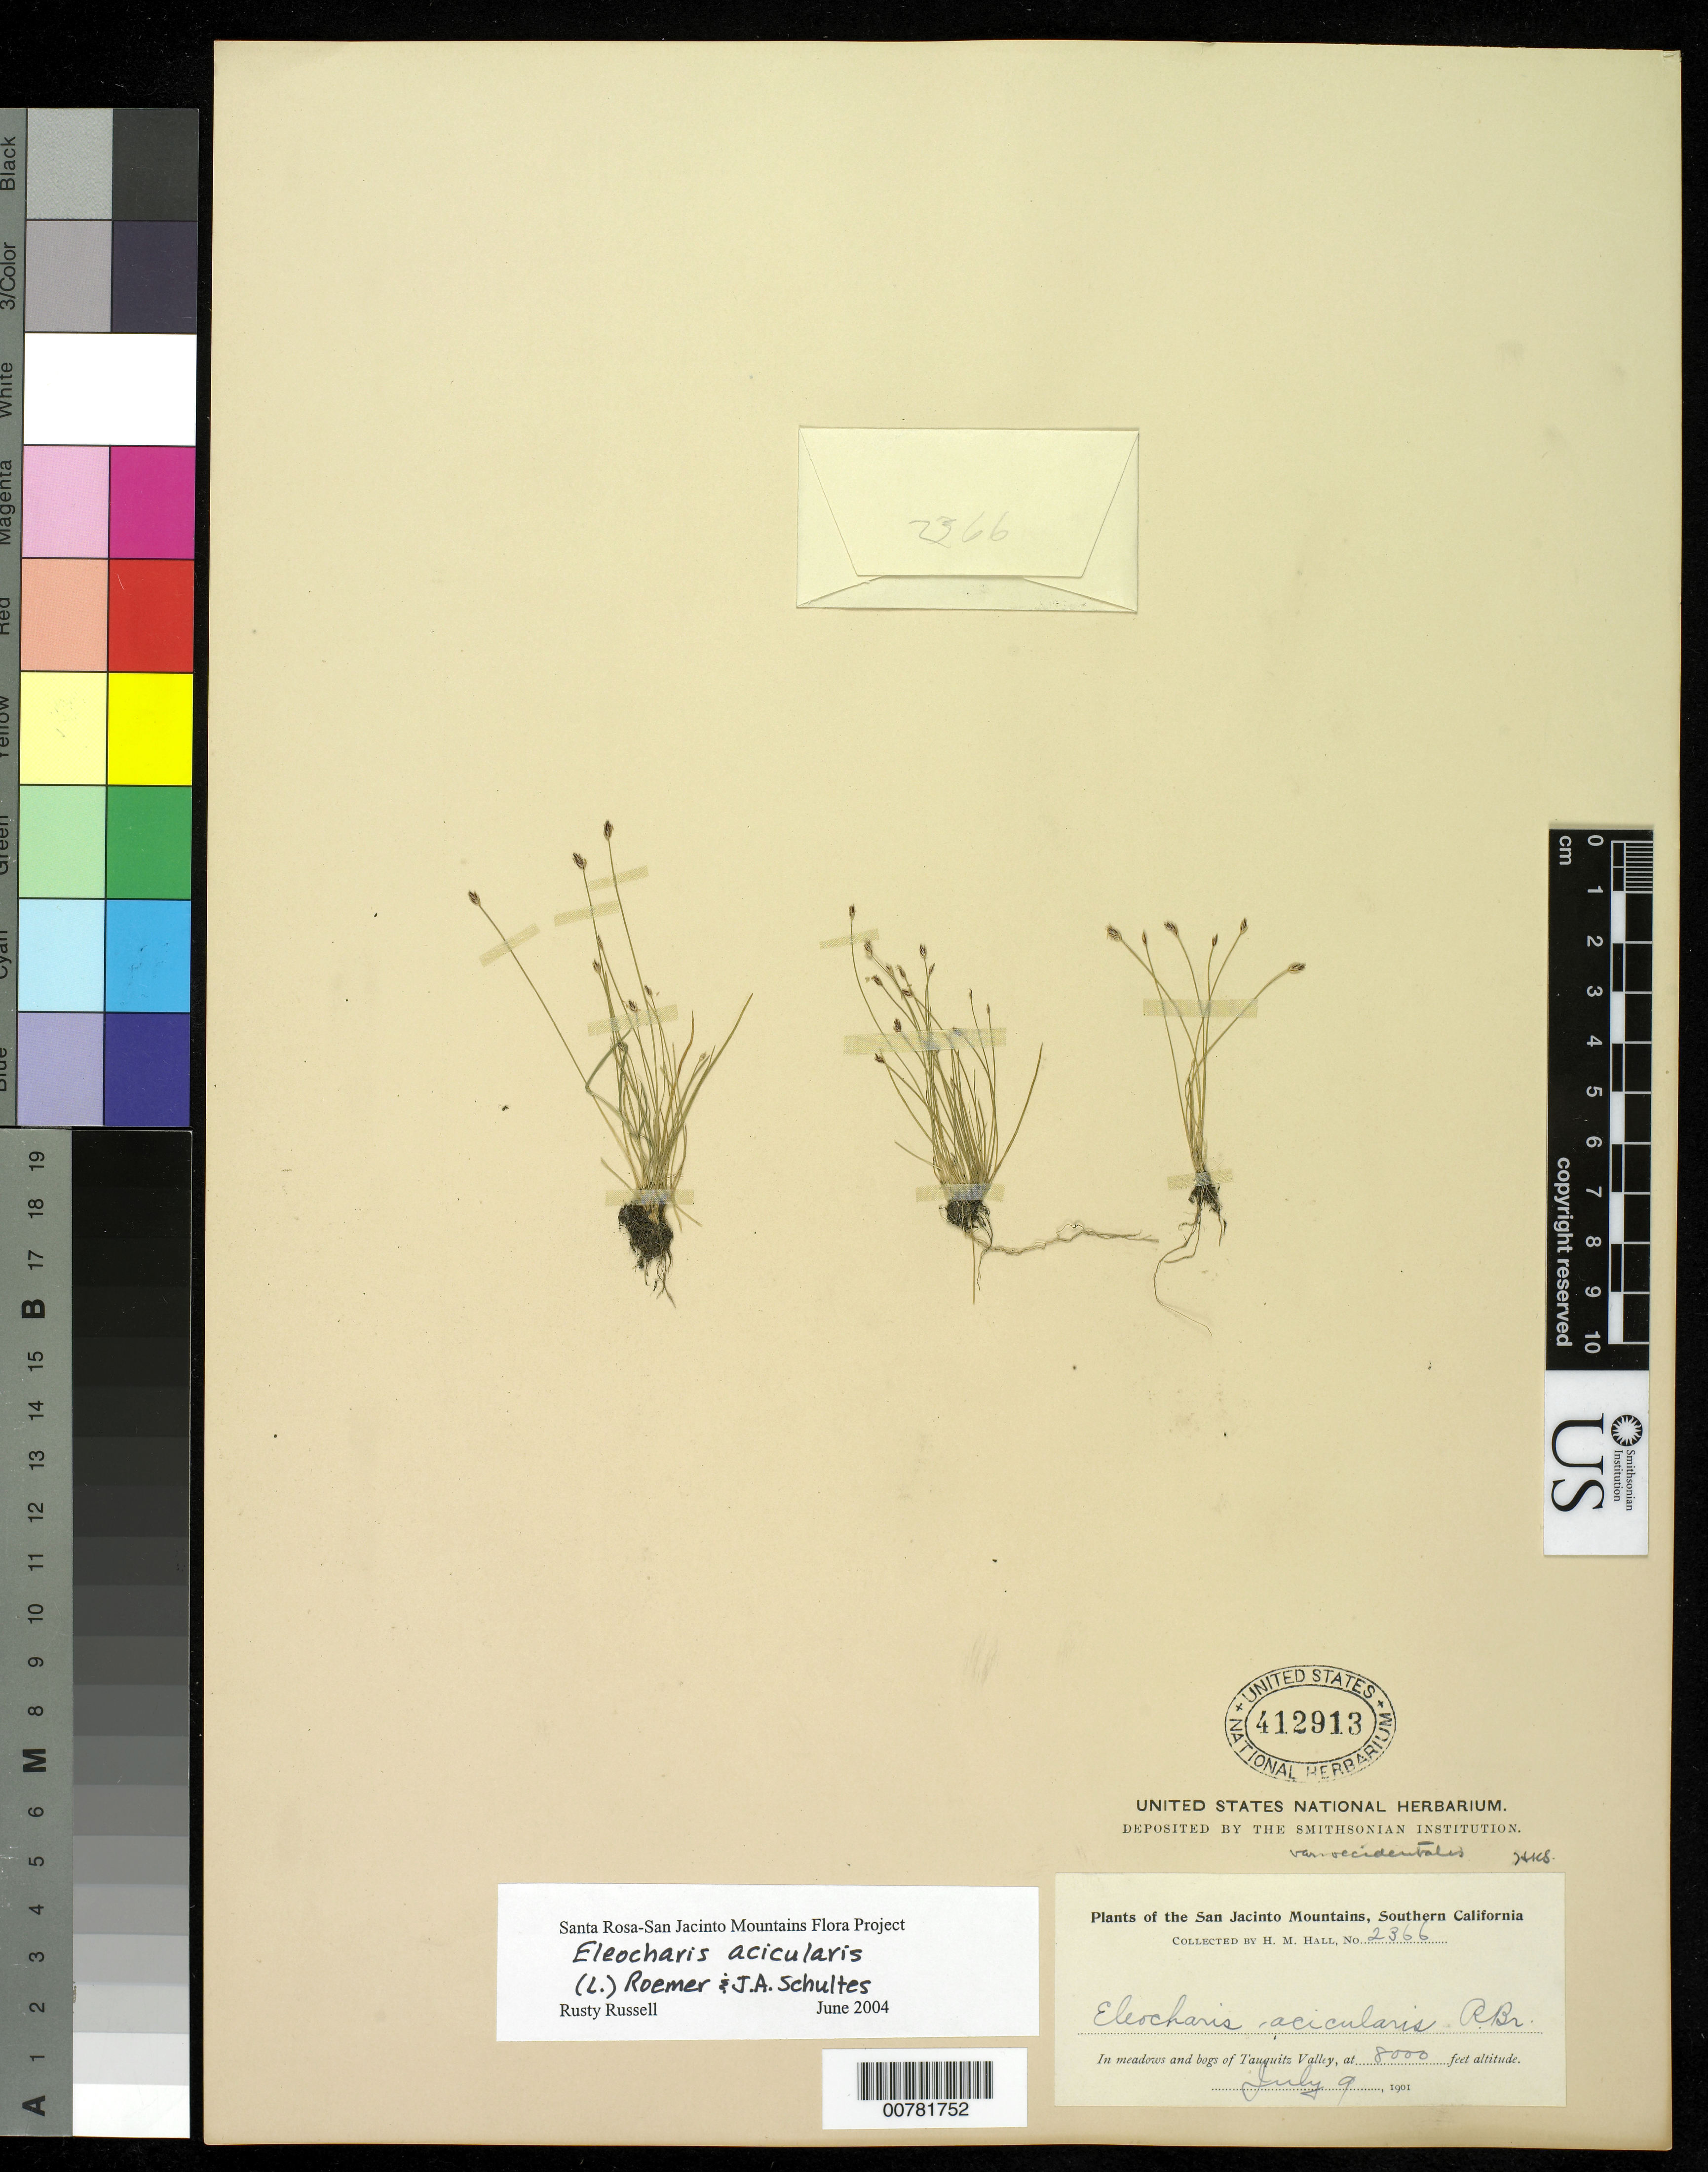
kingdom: Plantae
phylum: Tracheophyta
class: Liliopsida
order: Poales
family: Cyperaceae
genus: Eleocharis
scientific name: Eleocharis acicularis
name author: (L.) Roem. & Schult.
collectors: H. M. Hall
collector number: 2366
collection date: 1901-07-09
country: United States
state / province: California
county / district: Riverside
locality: San Jacinto Mountains, Southern California. In meadows and bogs of Tauquitz Valley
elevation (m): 2438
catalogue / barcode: US 412913